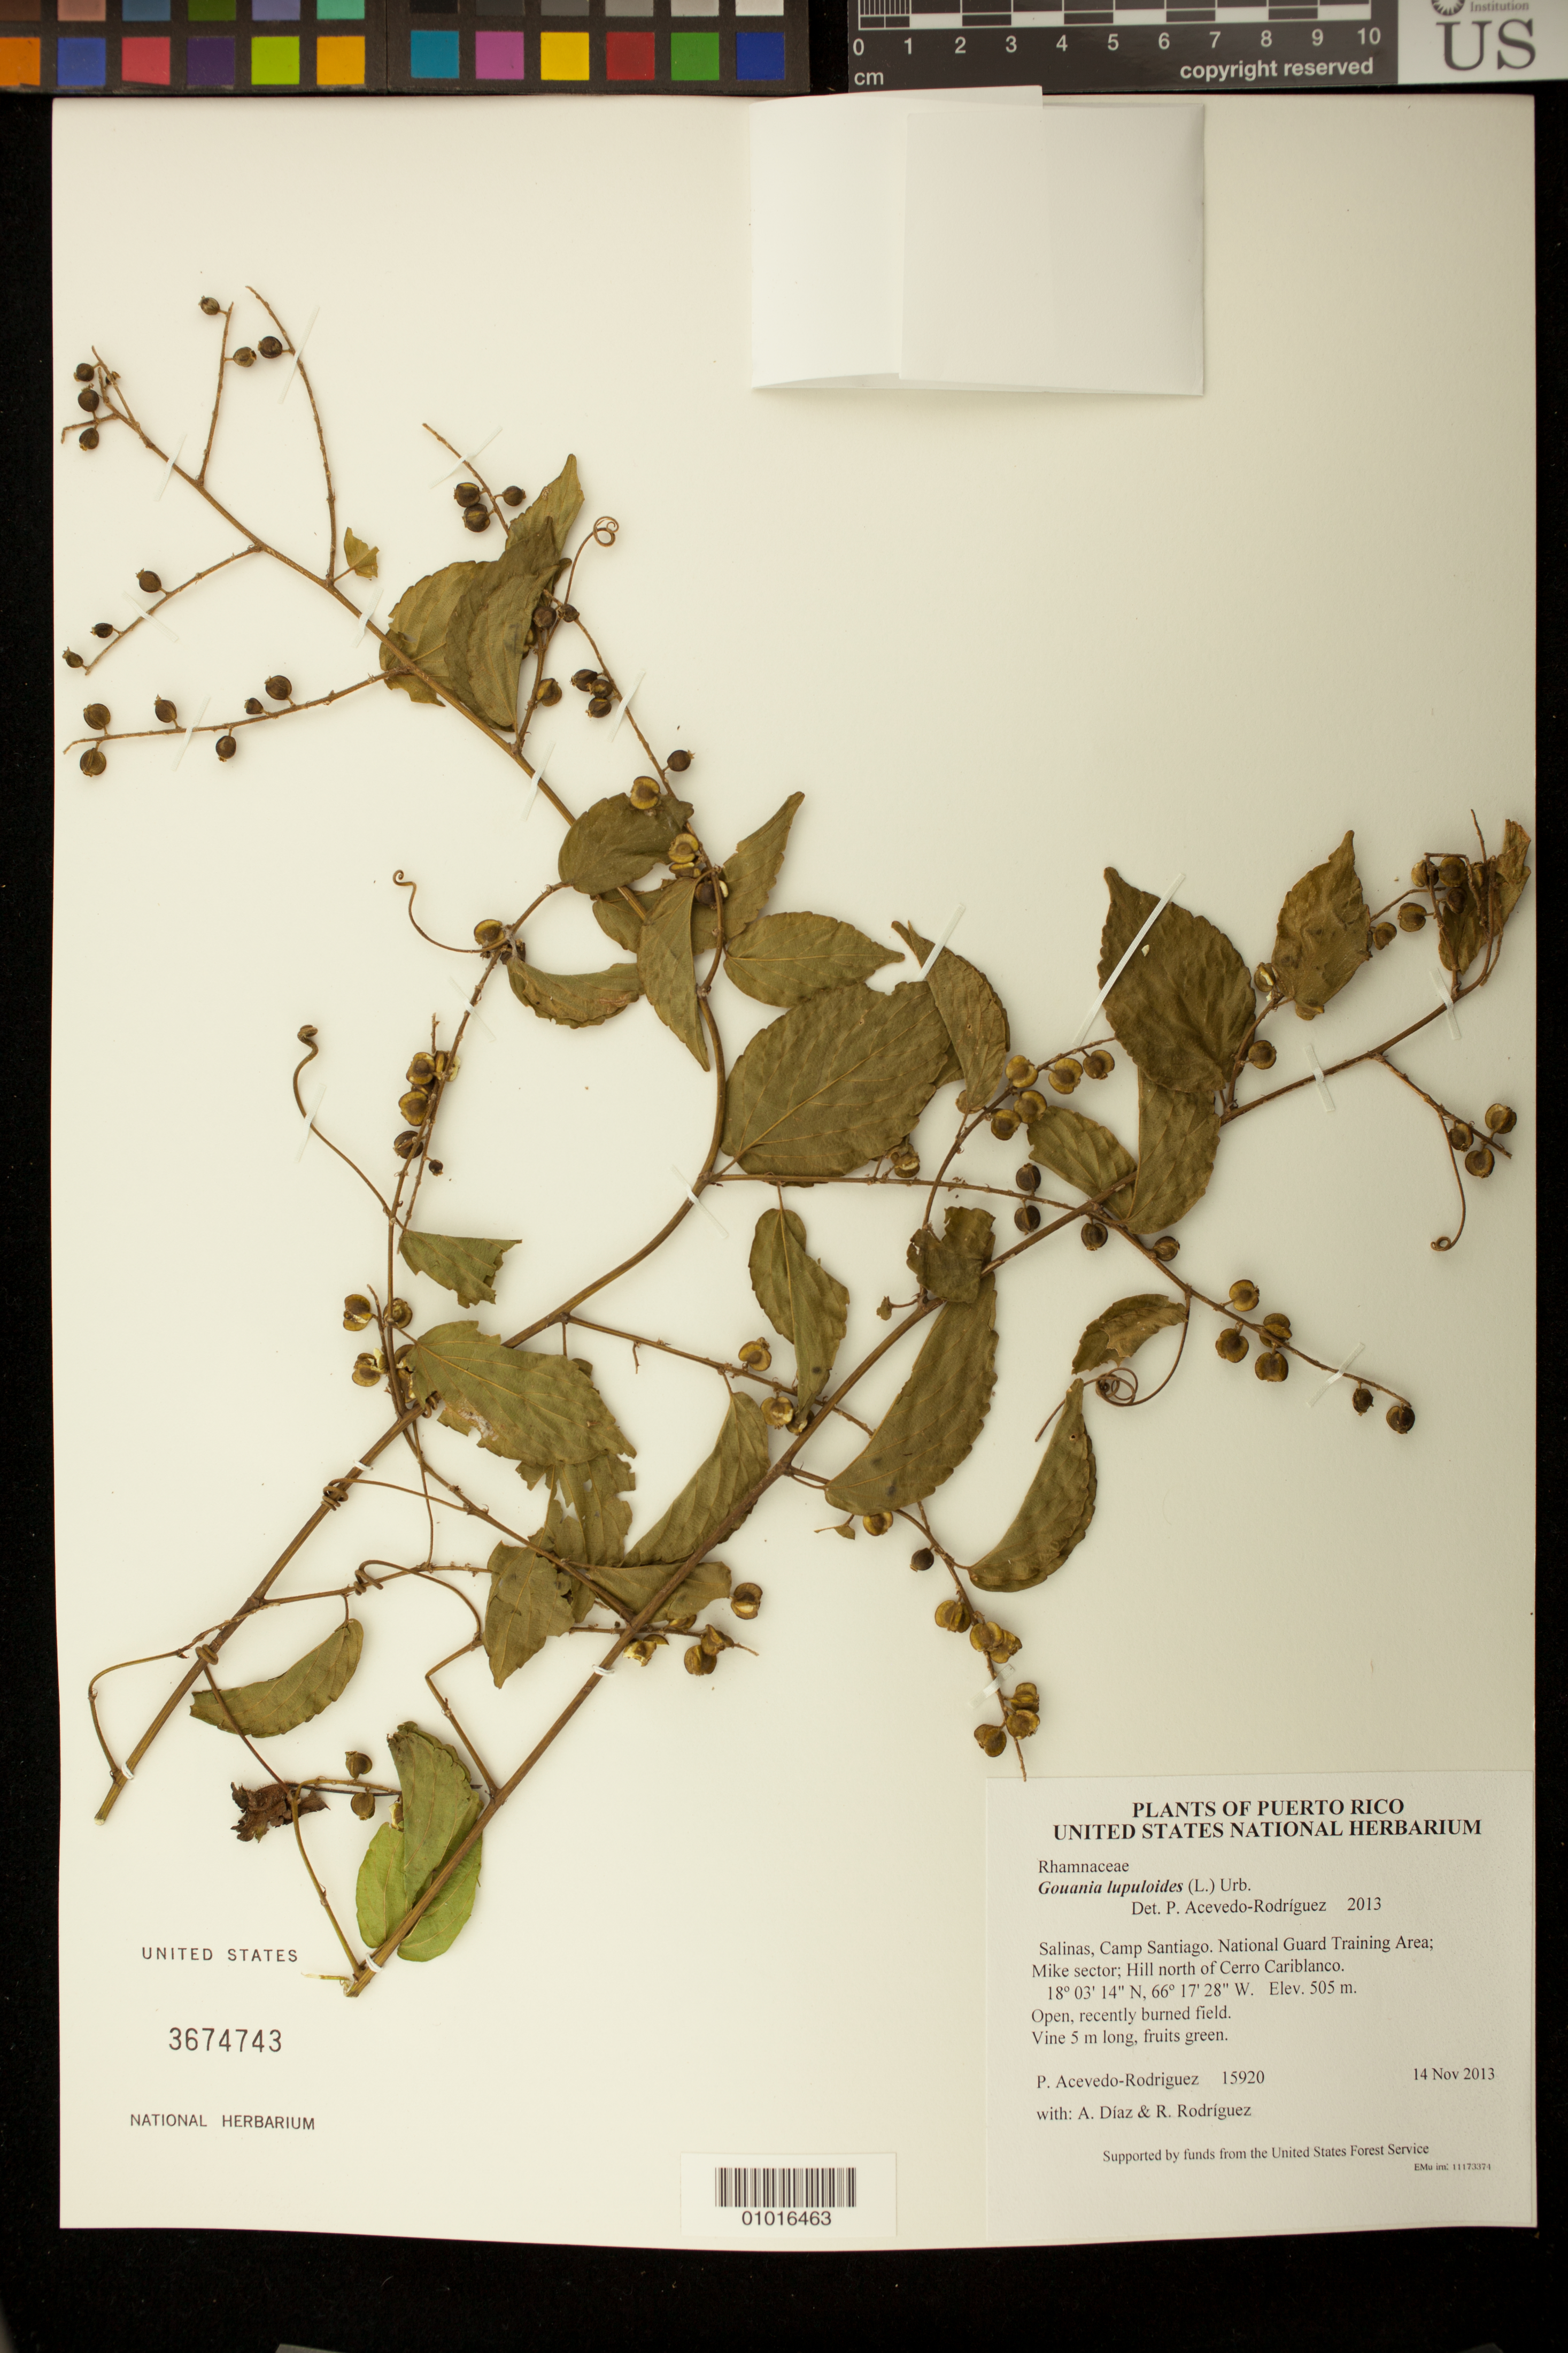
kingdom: Plantae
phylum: Tracheophyta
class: Magnoliopsida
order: Rosales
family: Rhamnaceae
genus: Gouania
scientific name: Gouania lupuloides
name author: (L.) Urb.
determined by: Acevedo-Rodríguez, P., (BOT), Smithsonian Institution - National Museum of Natural History (UNITED STATES)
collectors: P. Acevedo-Rodr., A. Díaz & R. Rodríguez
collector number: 15920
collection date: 2013-11-14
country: Puerto Rico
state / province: Salinas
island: Puerto Rico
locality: Camp Santiago. National Guard Training Area; Mike sector; Hill north of Cerro Cariblanco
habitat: Open, recently burned field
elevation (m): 505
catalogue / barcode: US 3674743